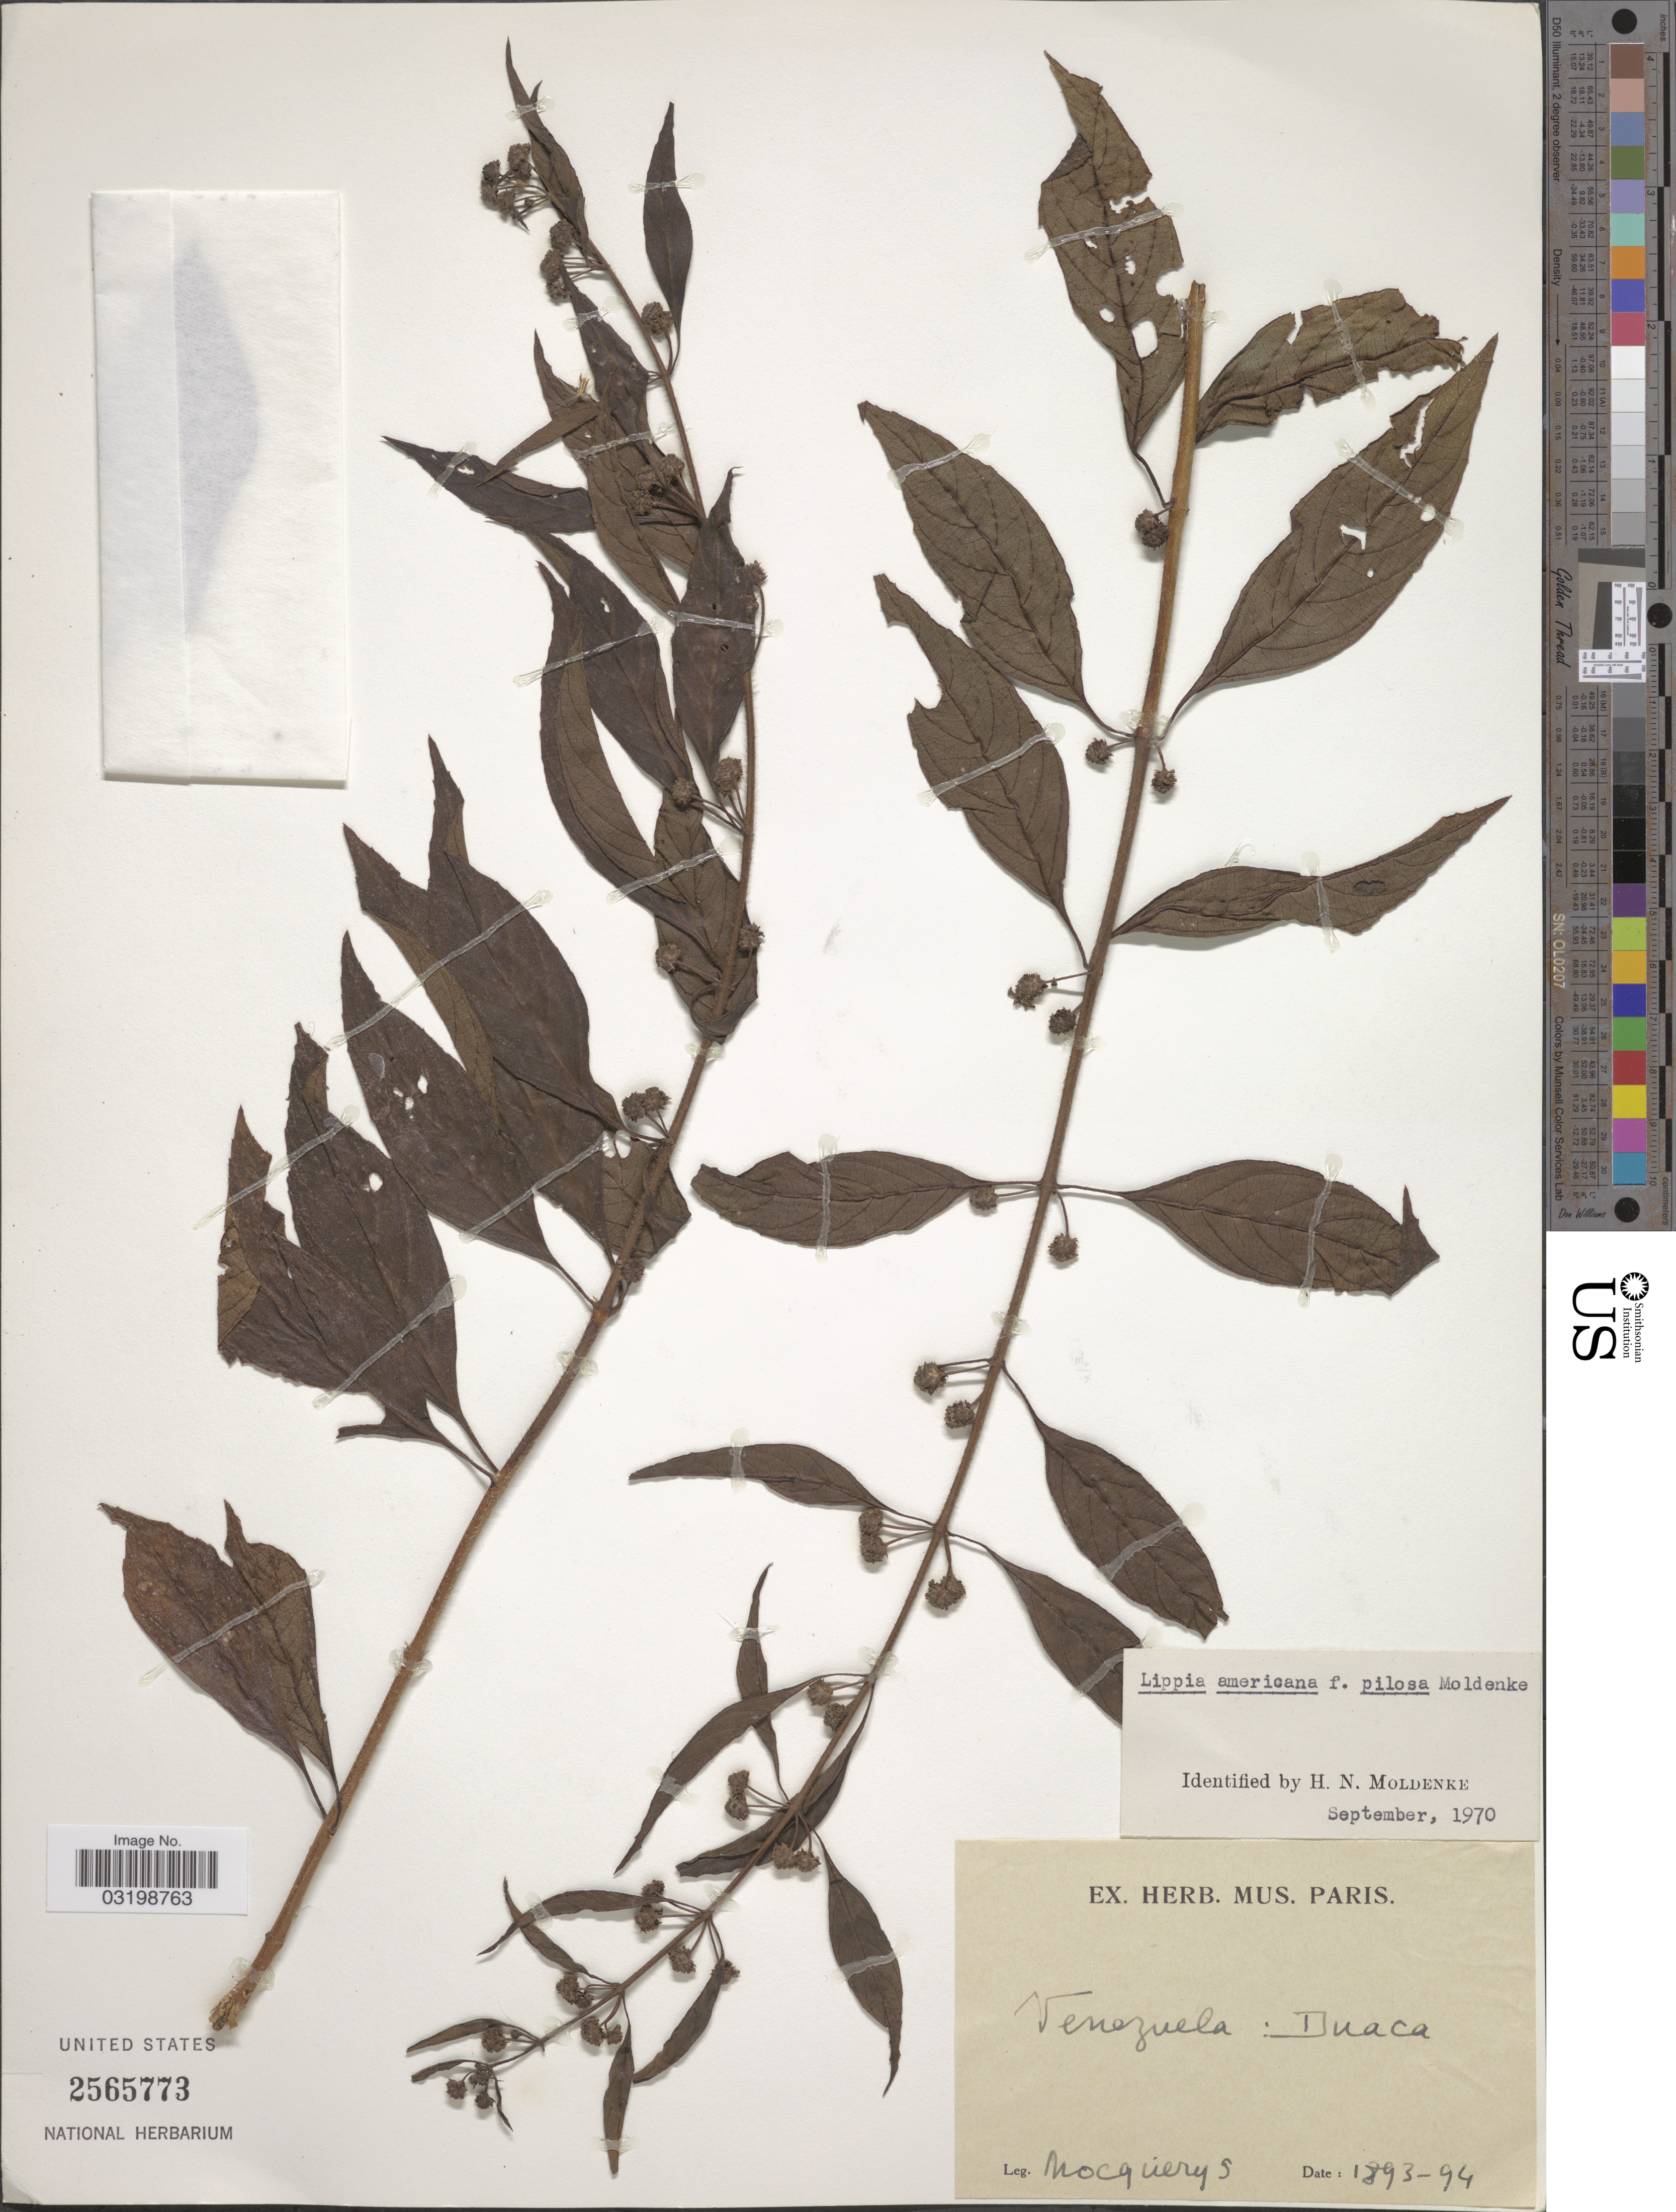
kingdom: Plantae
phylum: Tracheophyta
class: Magnoliopsida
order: Lamiales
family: Verbenaceae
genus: Lippia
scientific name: Lippia americana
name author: L.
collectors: A. Mocquerys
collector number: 5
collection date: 1893/1894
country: Venezuela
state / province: Lara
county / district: Crespo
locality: Duaca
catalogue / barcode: US 2565773